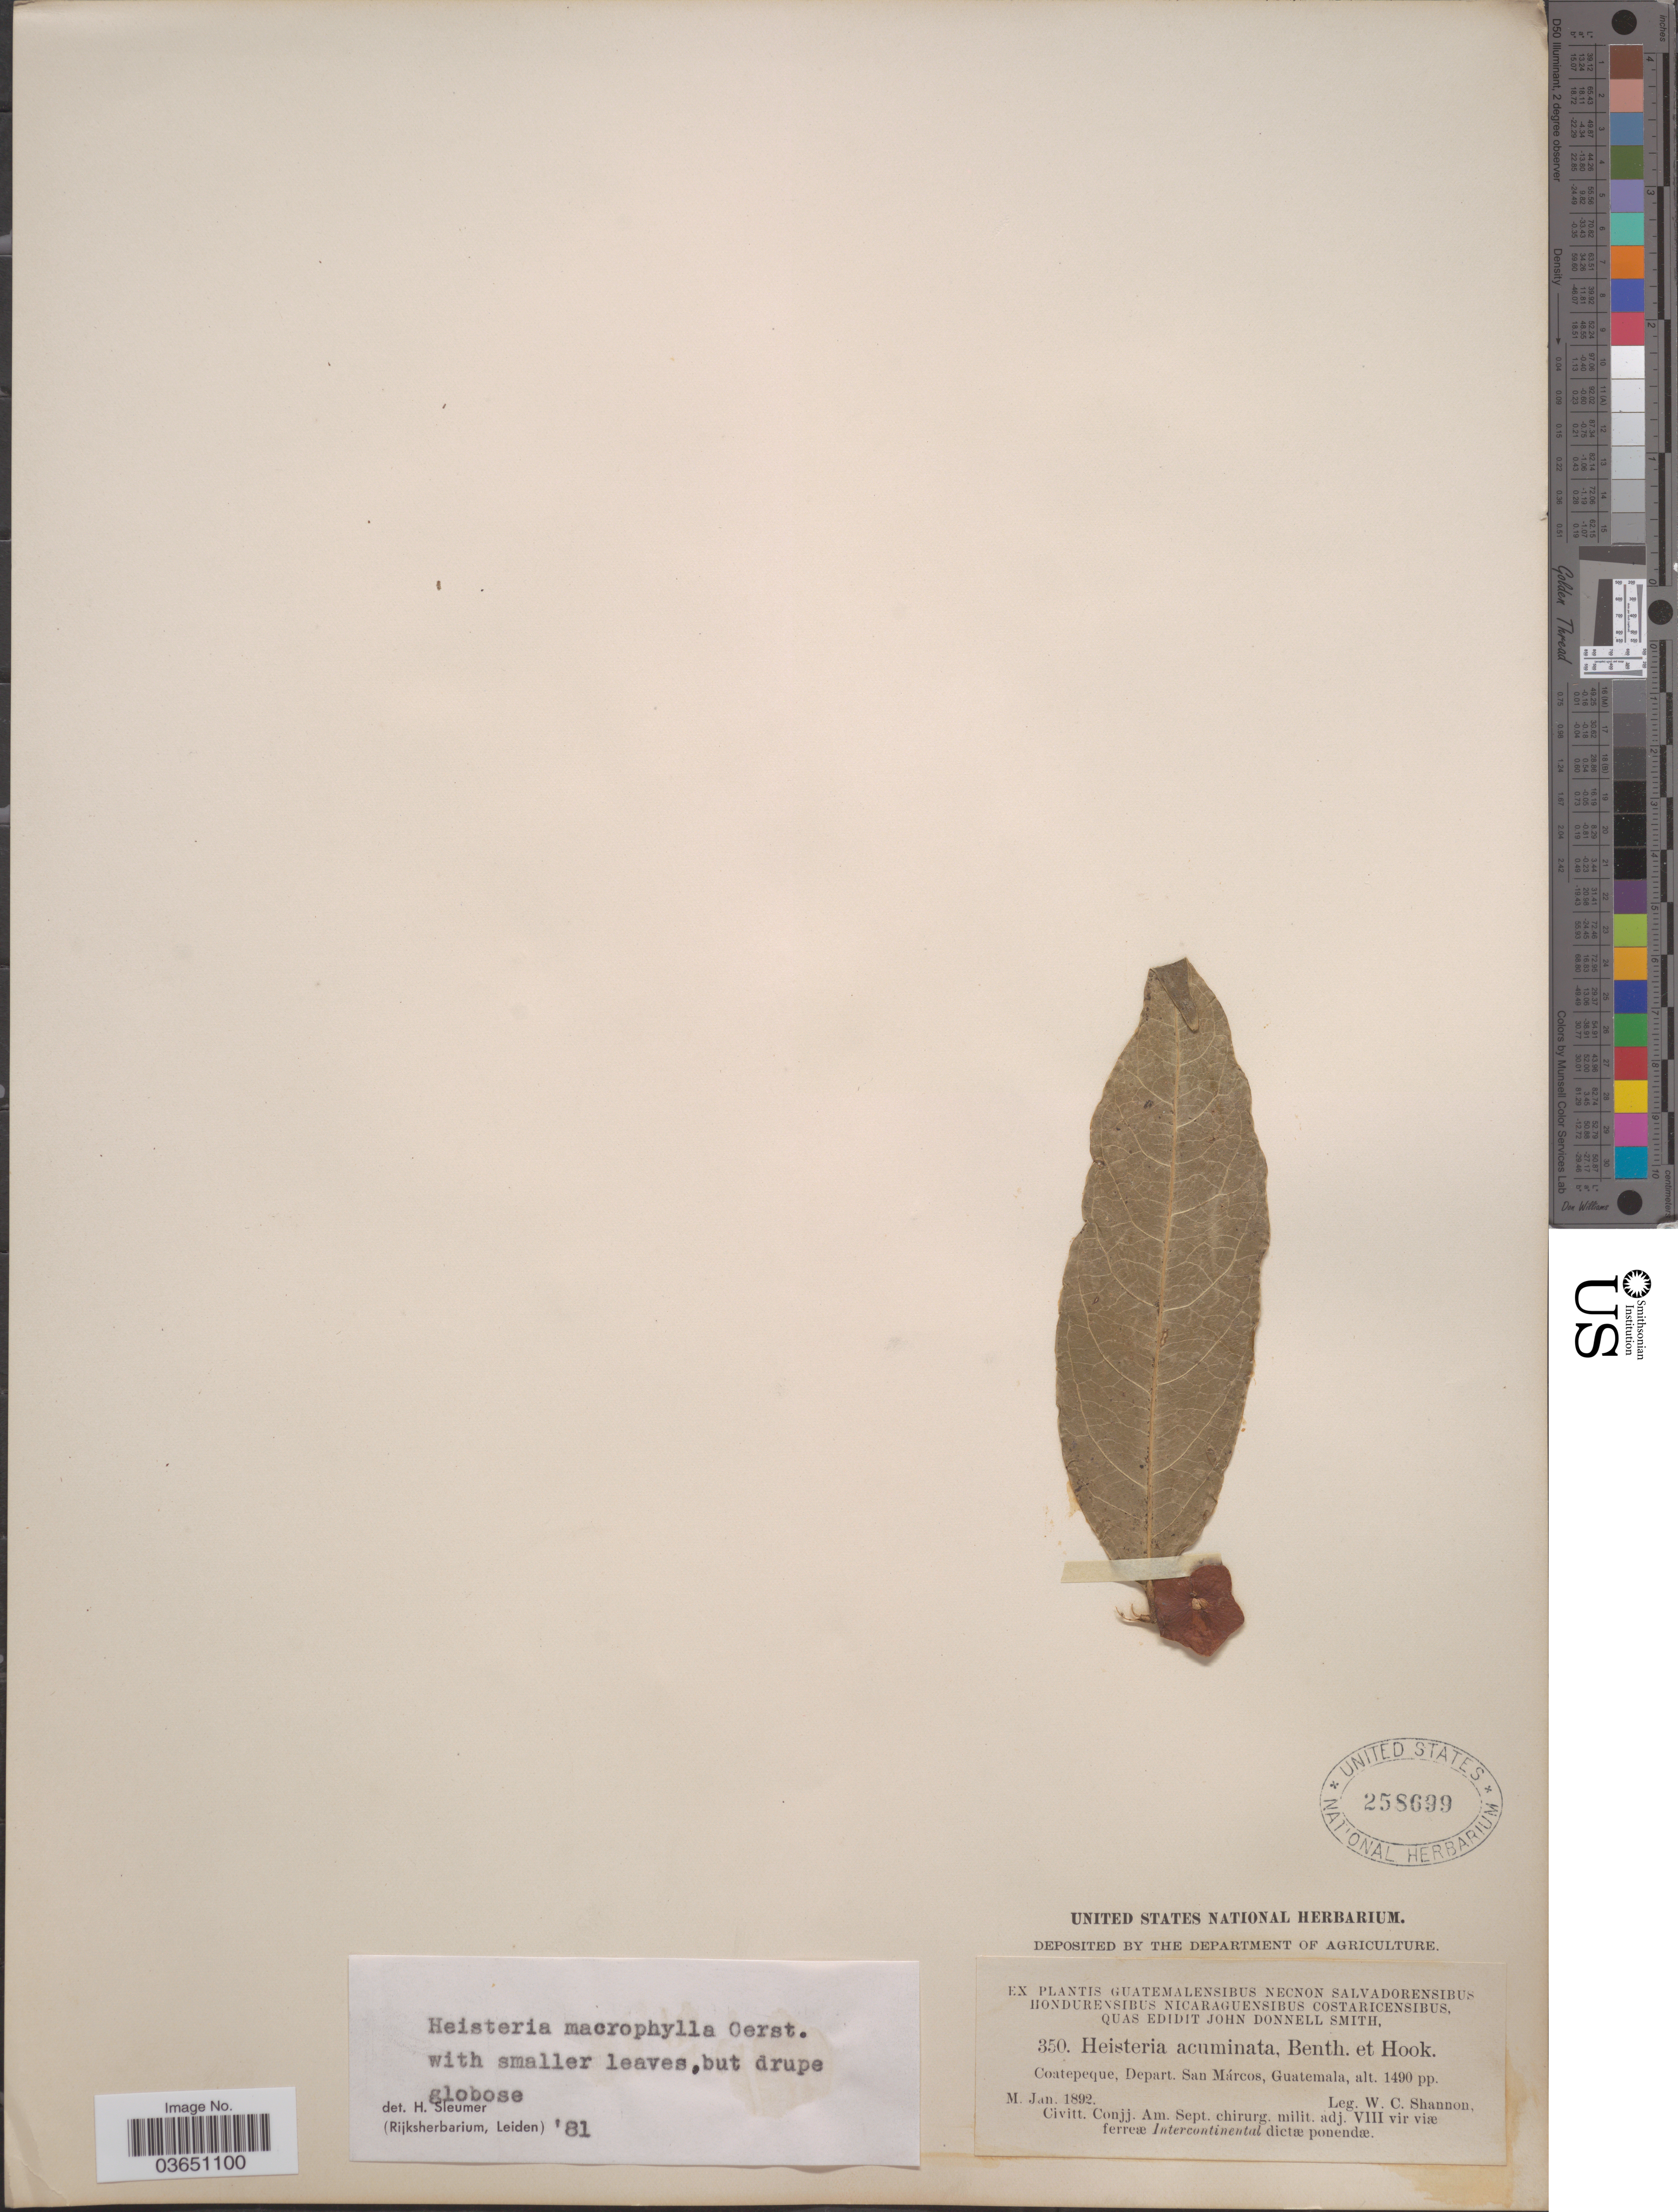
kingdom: Plantae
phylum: Tracheophyta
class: Magnoliopsida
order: Santalales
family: Erythropalaceae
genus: Heisteria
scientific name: Heisteria macrophylla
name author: Oerst.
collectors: W. C. Shannon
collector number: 350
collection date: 1892-01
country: Guatemala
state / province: San Marcos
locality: Coatepeque, Depart. San Márcos.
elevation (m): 454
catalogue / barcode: US 258699